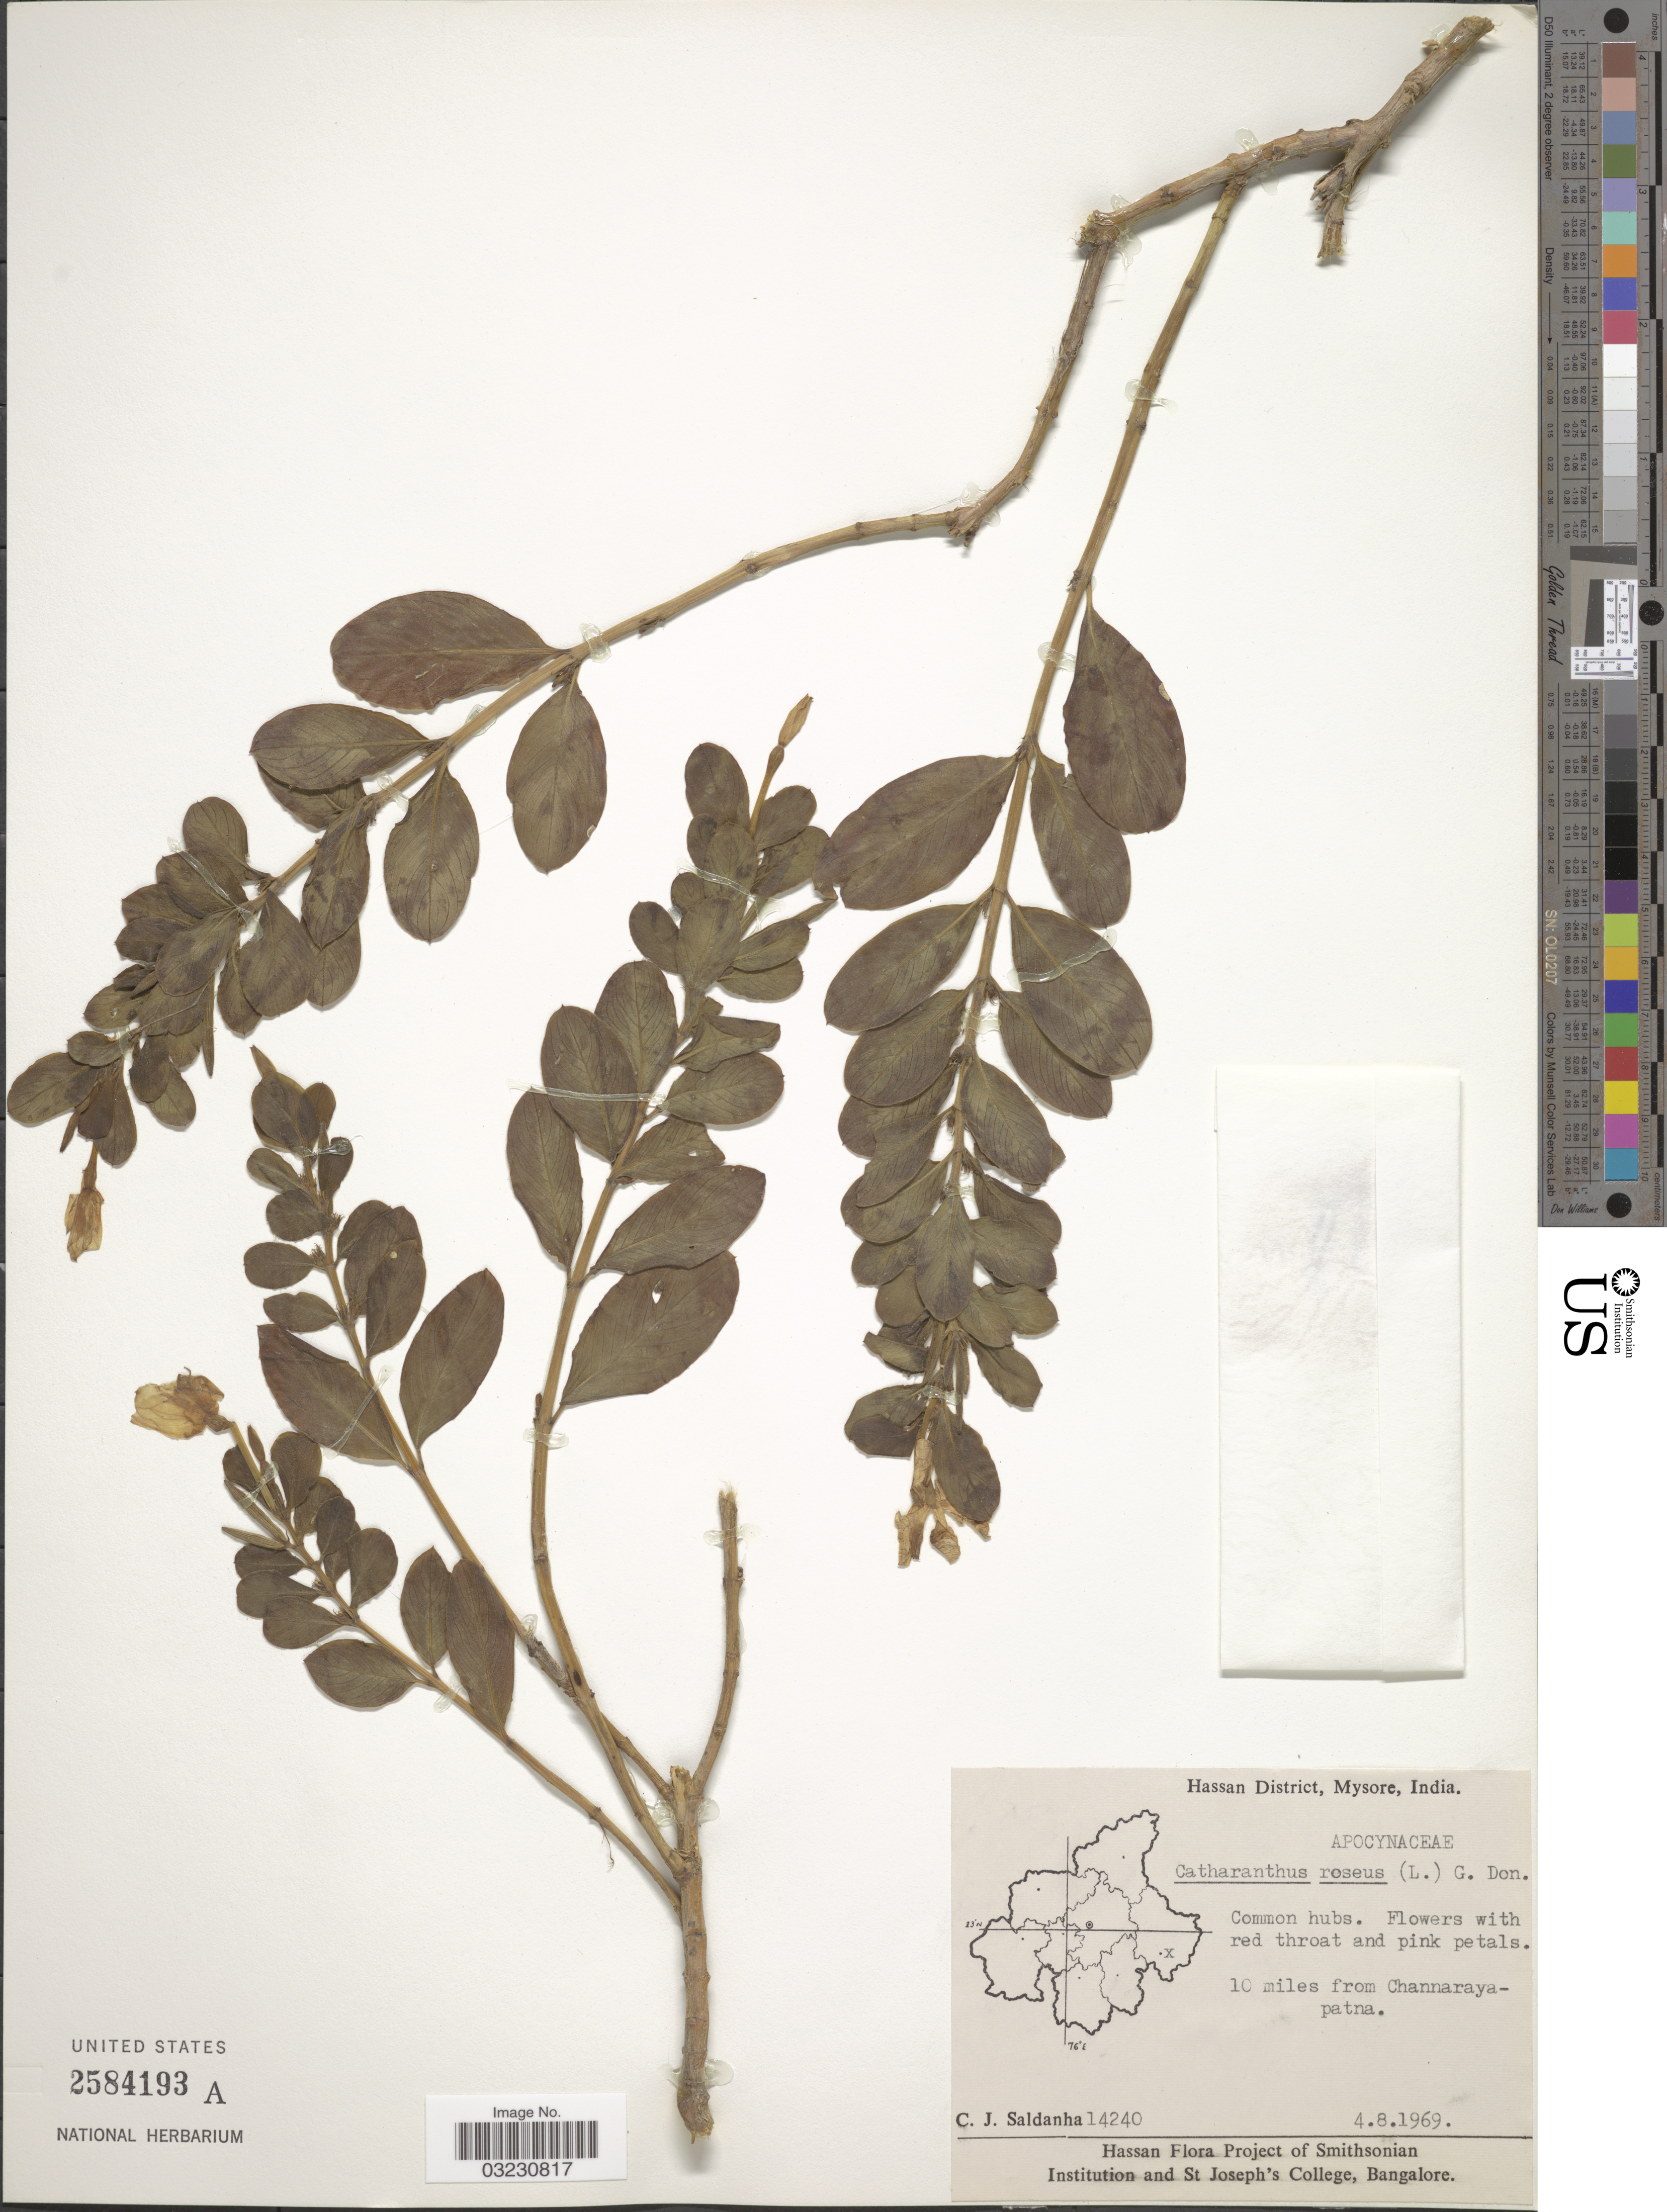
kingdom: Plantae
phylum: Tracheophyta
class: Magnoliopsida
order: Gentianales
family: Apocynaceae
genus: Catharanthus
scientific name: Catharanthus roseus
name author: (L.) G. Don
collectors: C. J. Saldanha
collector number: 14240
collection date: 1969-08-04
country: India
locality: Hassan District, Mysore, 10 miles from Channarayapatna.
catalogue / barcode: US 2584193A